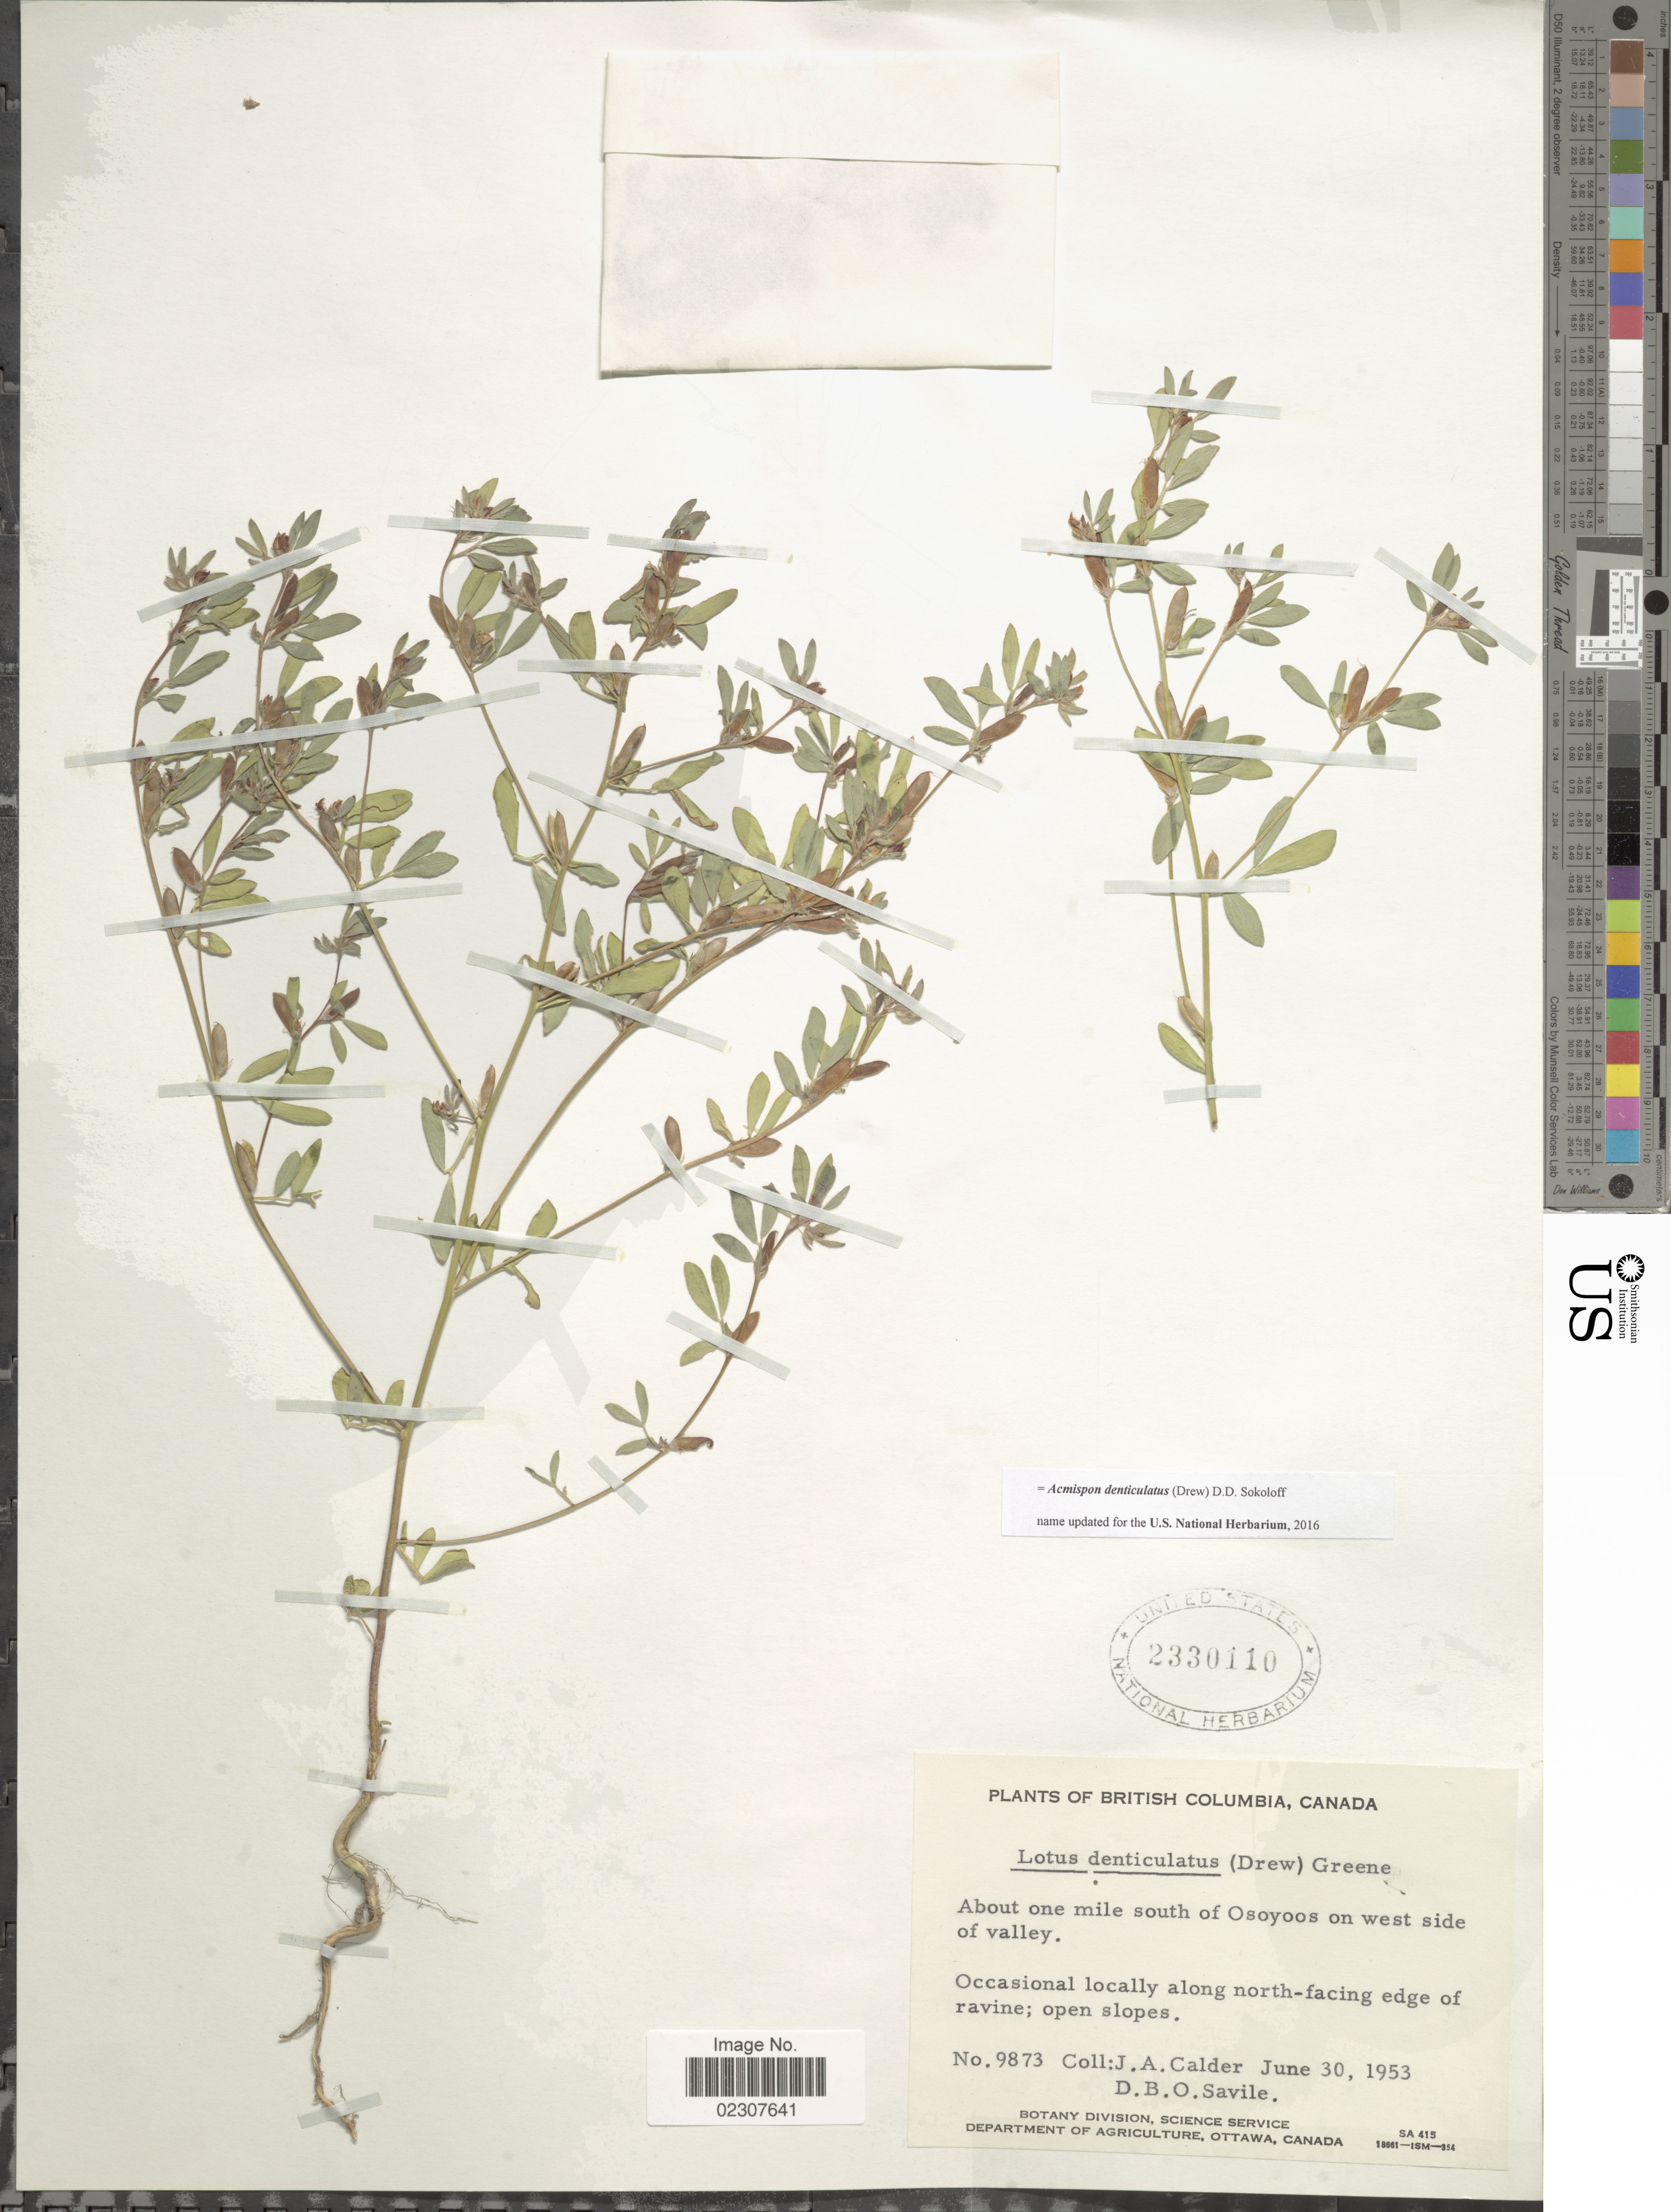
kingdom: Plantae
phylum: Tracheophyta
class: Magnoliopsida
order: Fabales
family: Fabaceae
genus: Acmispon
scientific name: Acmispon denticulatus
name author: (Drew) D.D. Sokoloff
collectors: J. A. Calder & D. Savile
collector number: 9873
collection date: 1953-06-30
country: Canada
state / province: British Columbia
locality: About one mile south of Osoyoos on west side of valley, Occasional locally along north-facing edge of ravine; open slope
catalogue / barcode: US 2330110